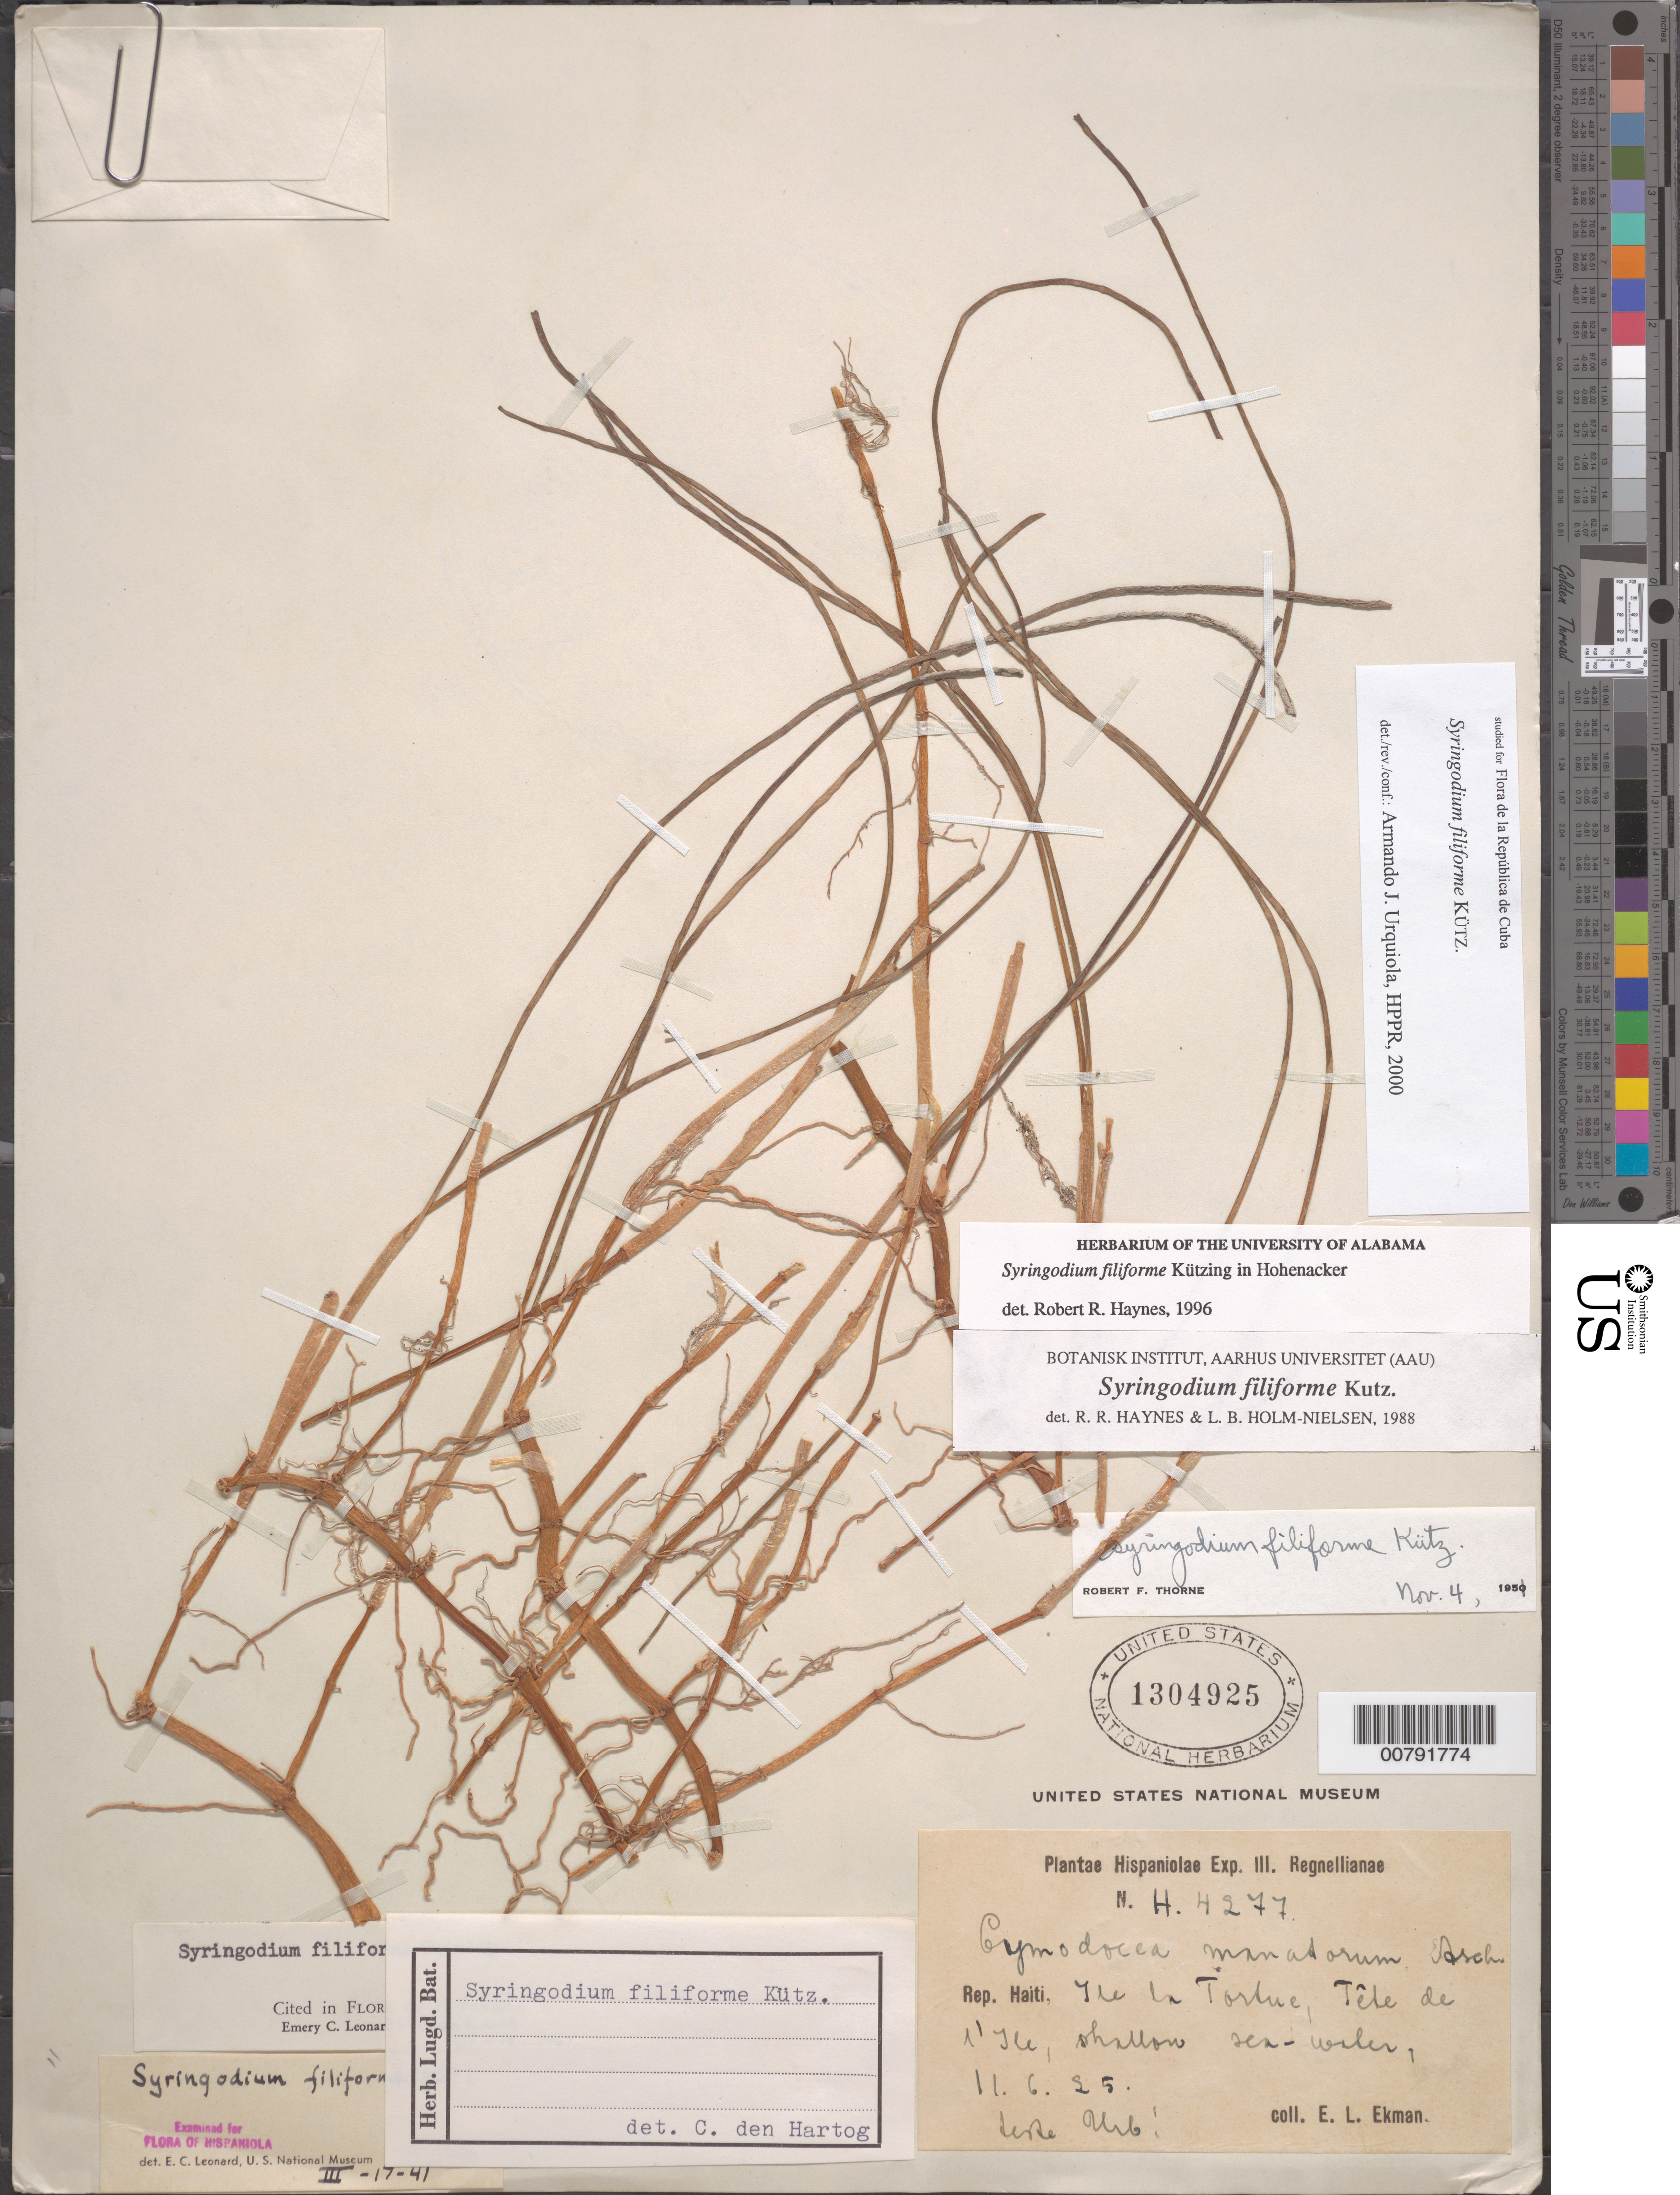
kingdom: Plantae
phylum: Tracheophyta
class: Liliopsida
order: Alismatales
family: Cymodoceaceae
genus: Syringodium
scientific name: Syringodium filiforme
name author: Kütz.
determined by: Urquiola, A. J., (HPPR)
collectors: E. L. Ekman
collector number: H 4277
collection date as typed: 11 Jun 1925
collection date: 1925-06-11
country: Haiti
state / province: Nord-Óuest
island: Île de la Tortue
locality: Ile la Tortue, Tete de l'Ile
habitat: Shallow seawater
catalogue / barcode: US 1304925